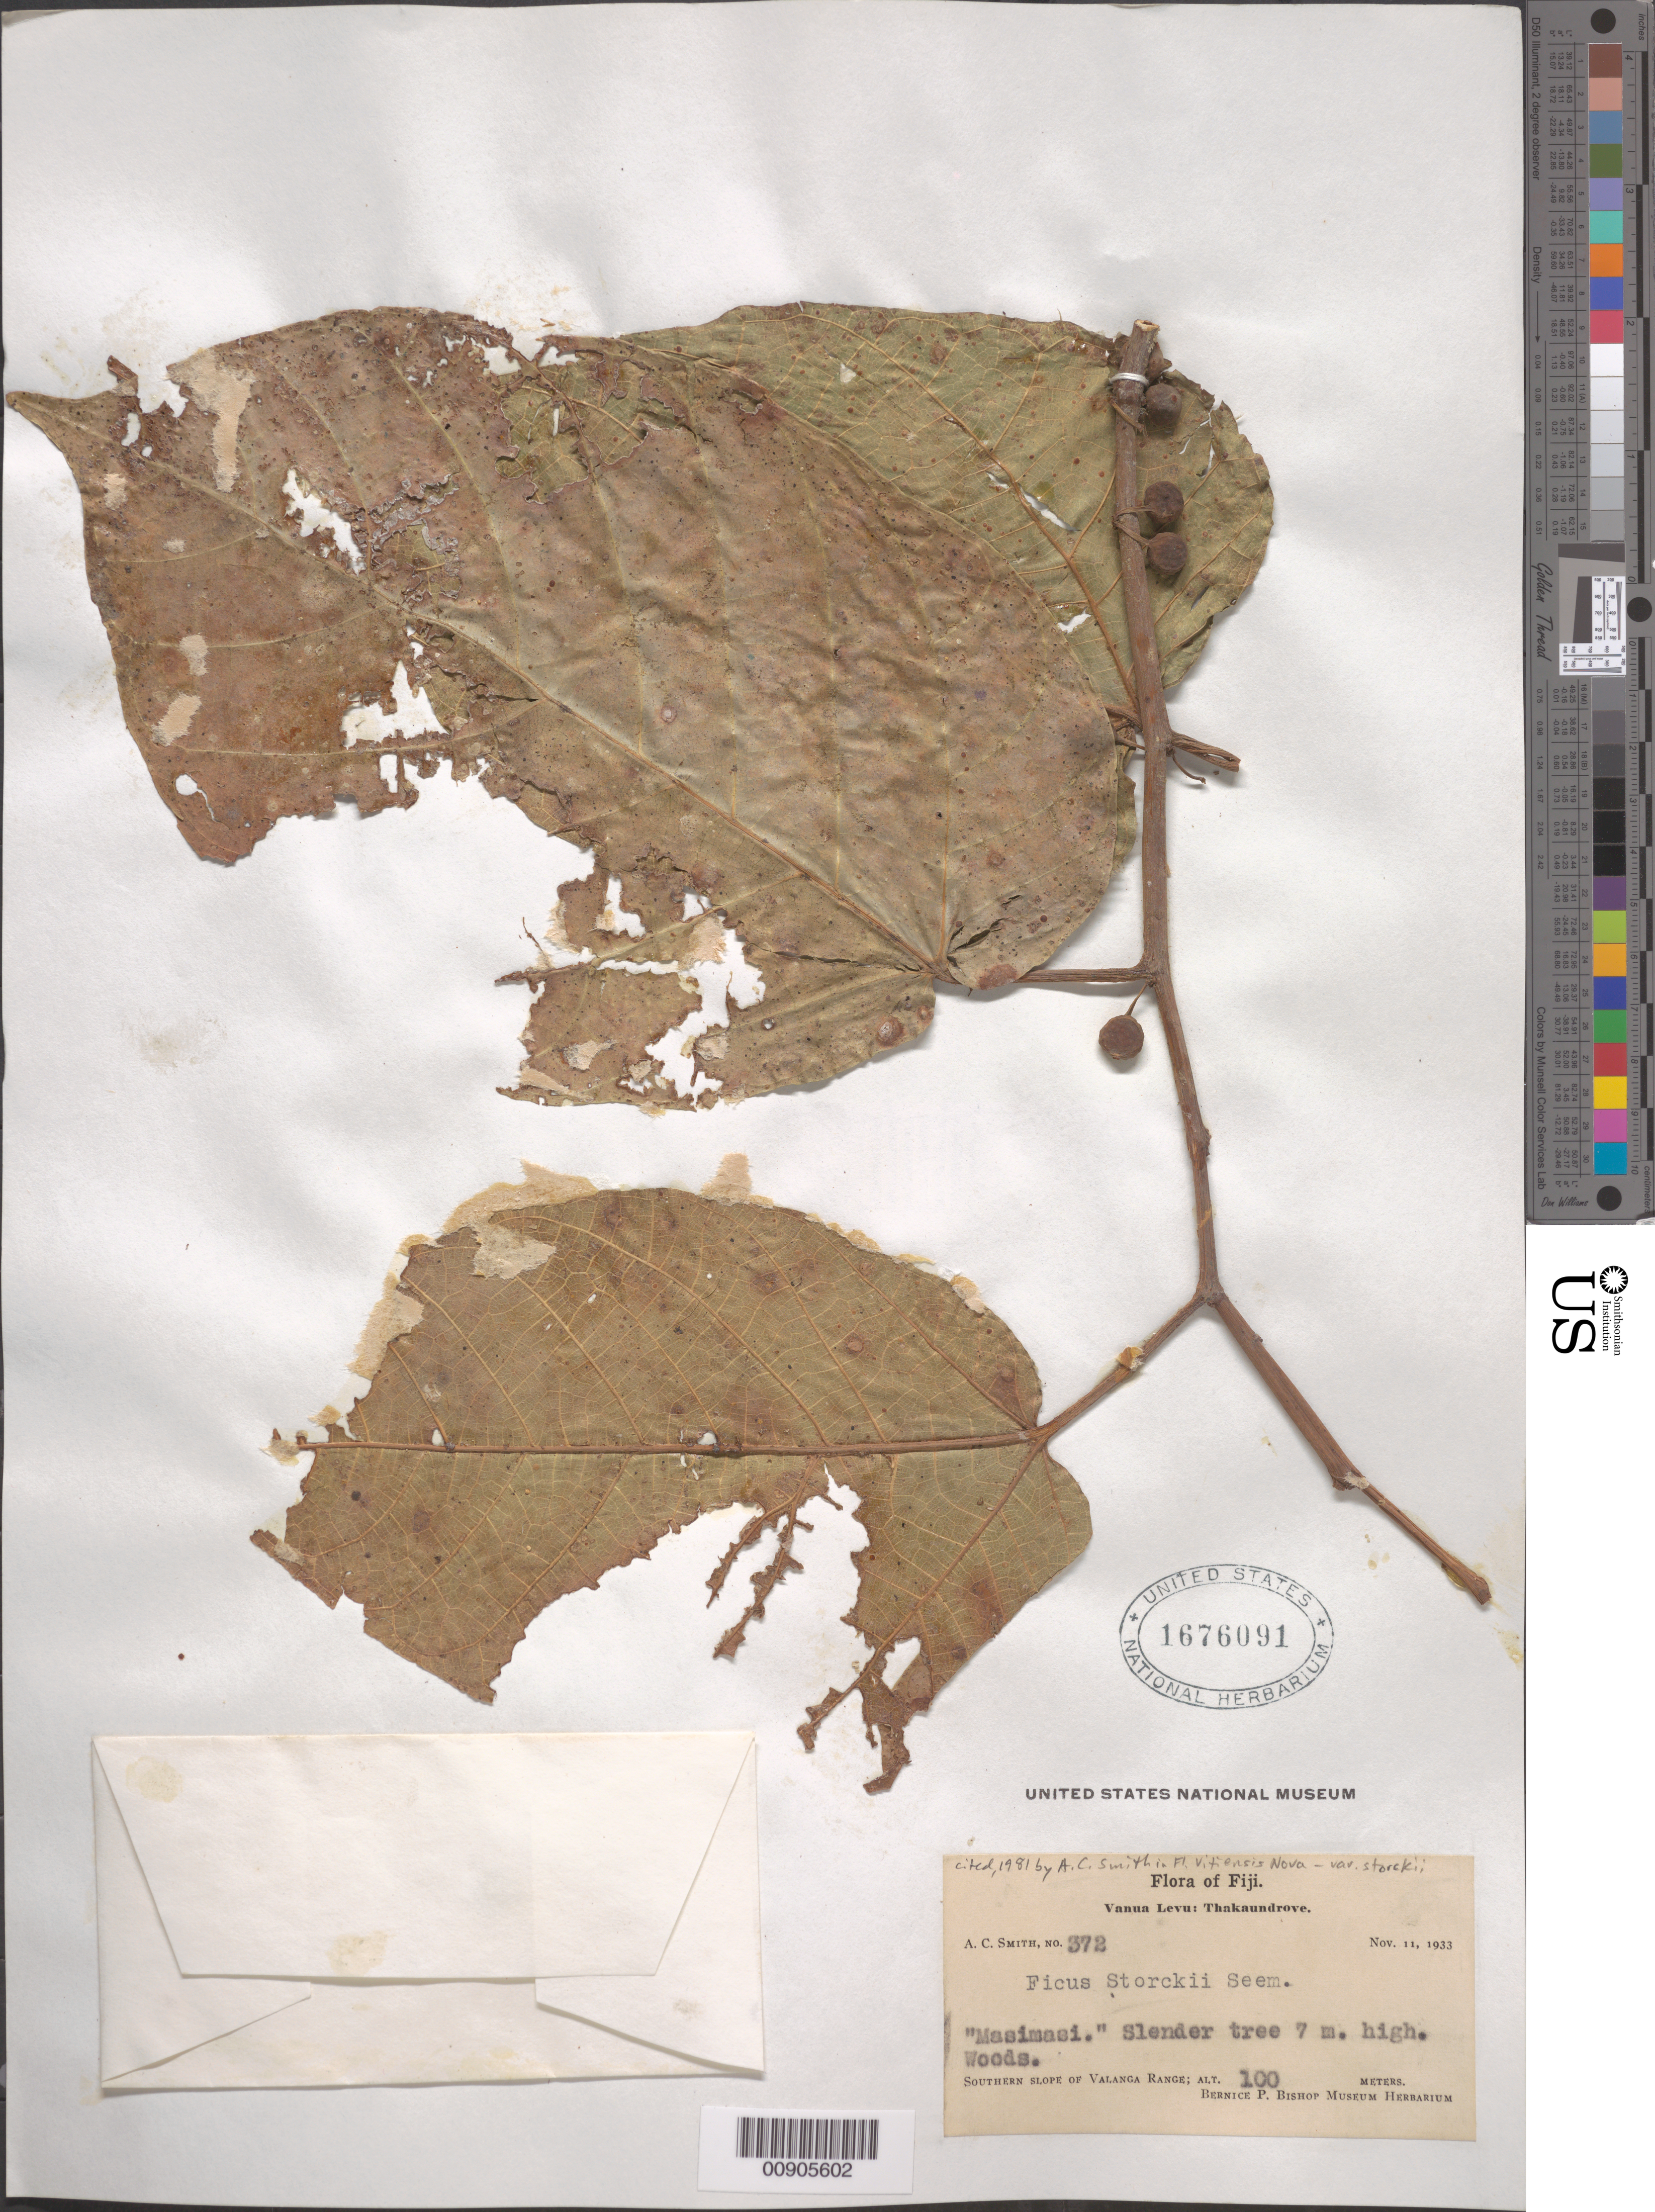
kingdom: Plantae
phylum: Tracheophyta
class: Magnoliopsida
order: Rosales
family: Moraceae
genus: Ficus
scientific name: Ficus storckii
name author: Seem.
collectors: C. A. Smith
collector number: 372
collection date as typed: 11 Nov 1933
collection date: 1933-11-11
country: Fiji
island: Vanua Levu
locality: Thankaundrove. Southern slope of Valanga Range.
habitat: Woods.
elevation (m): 100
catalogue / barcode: US 1676091